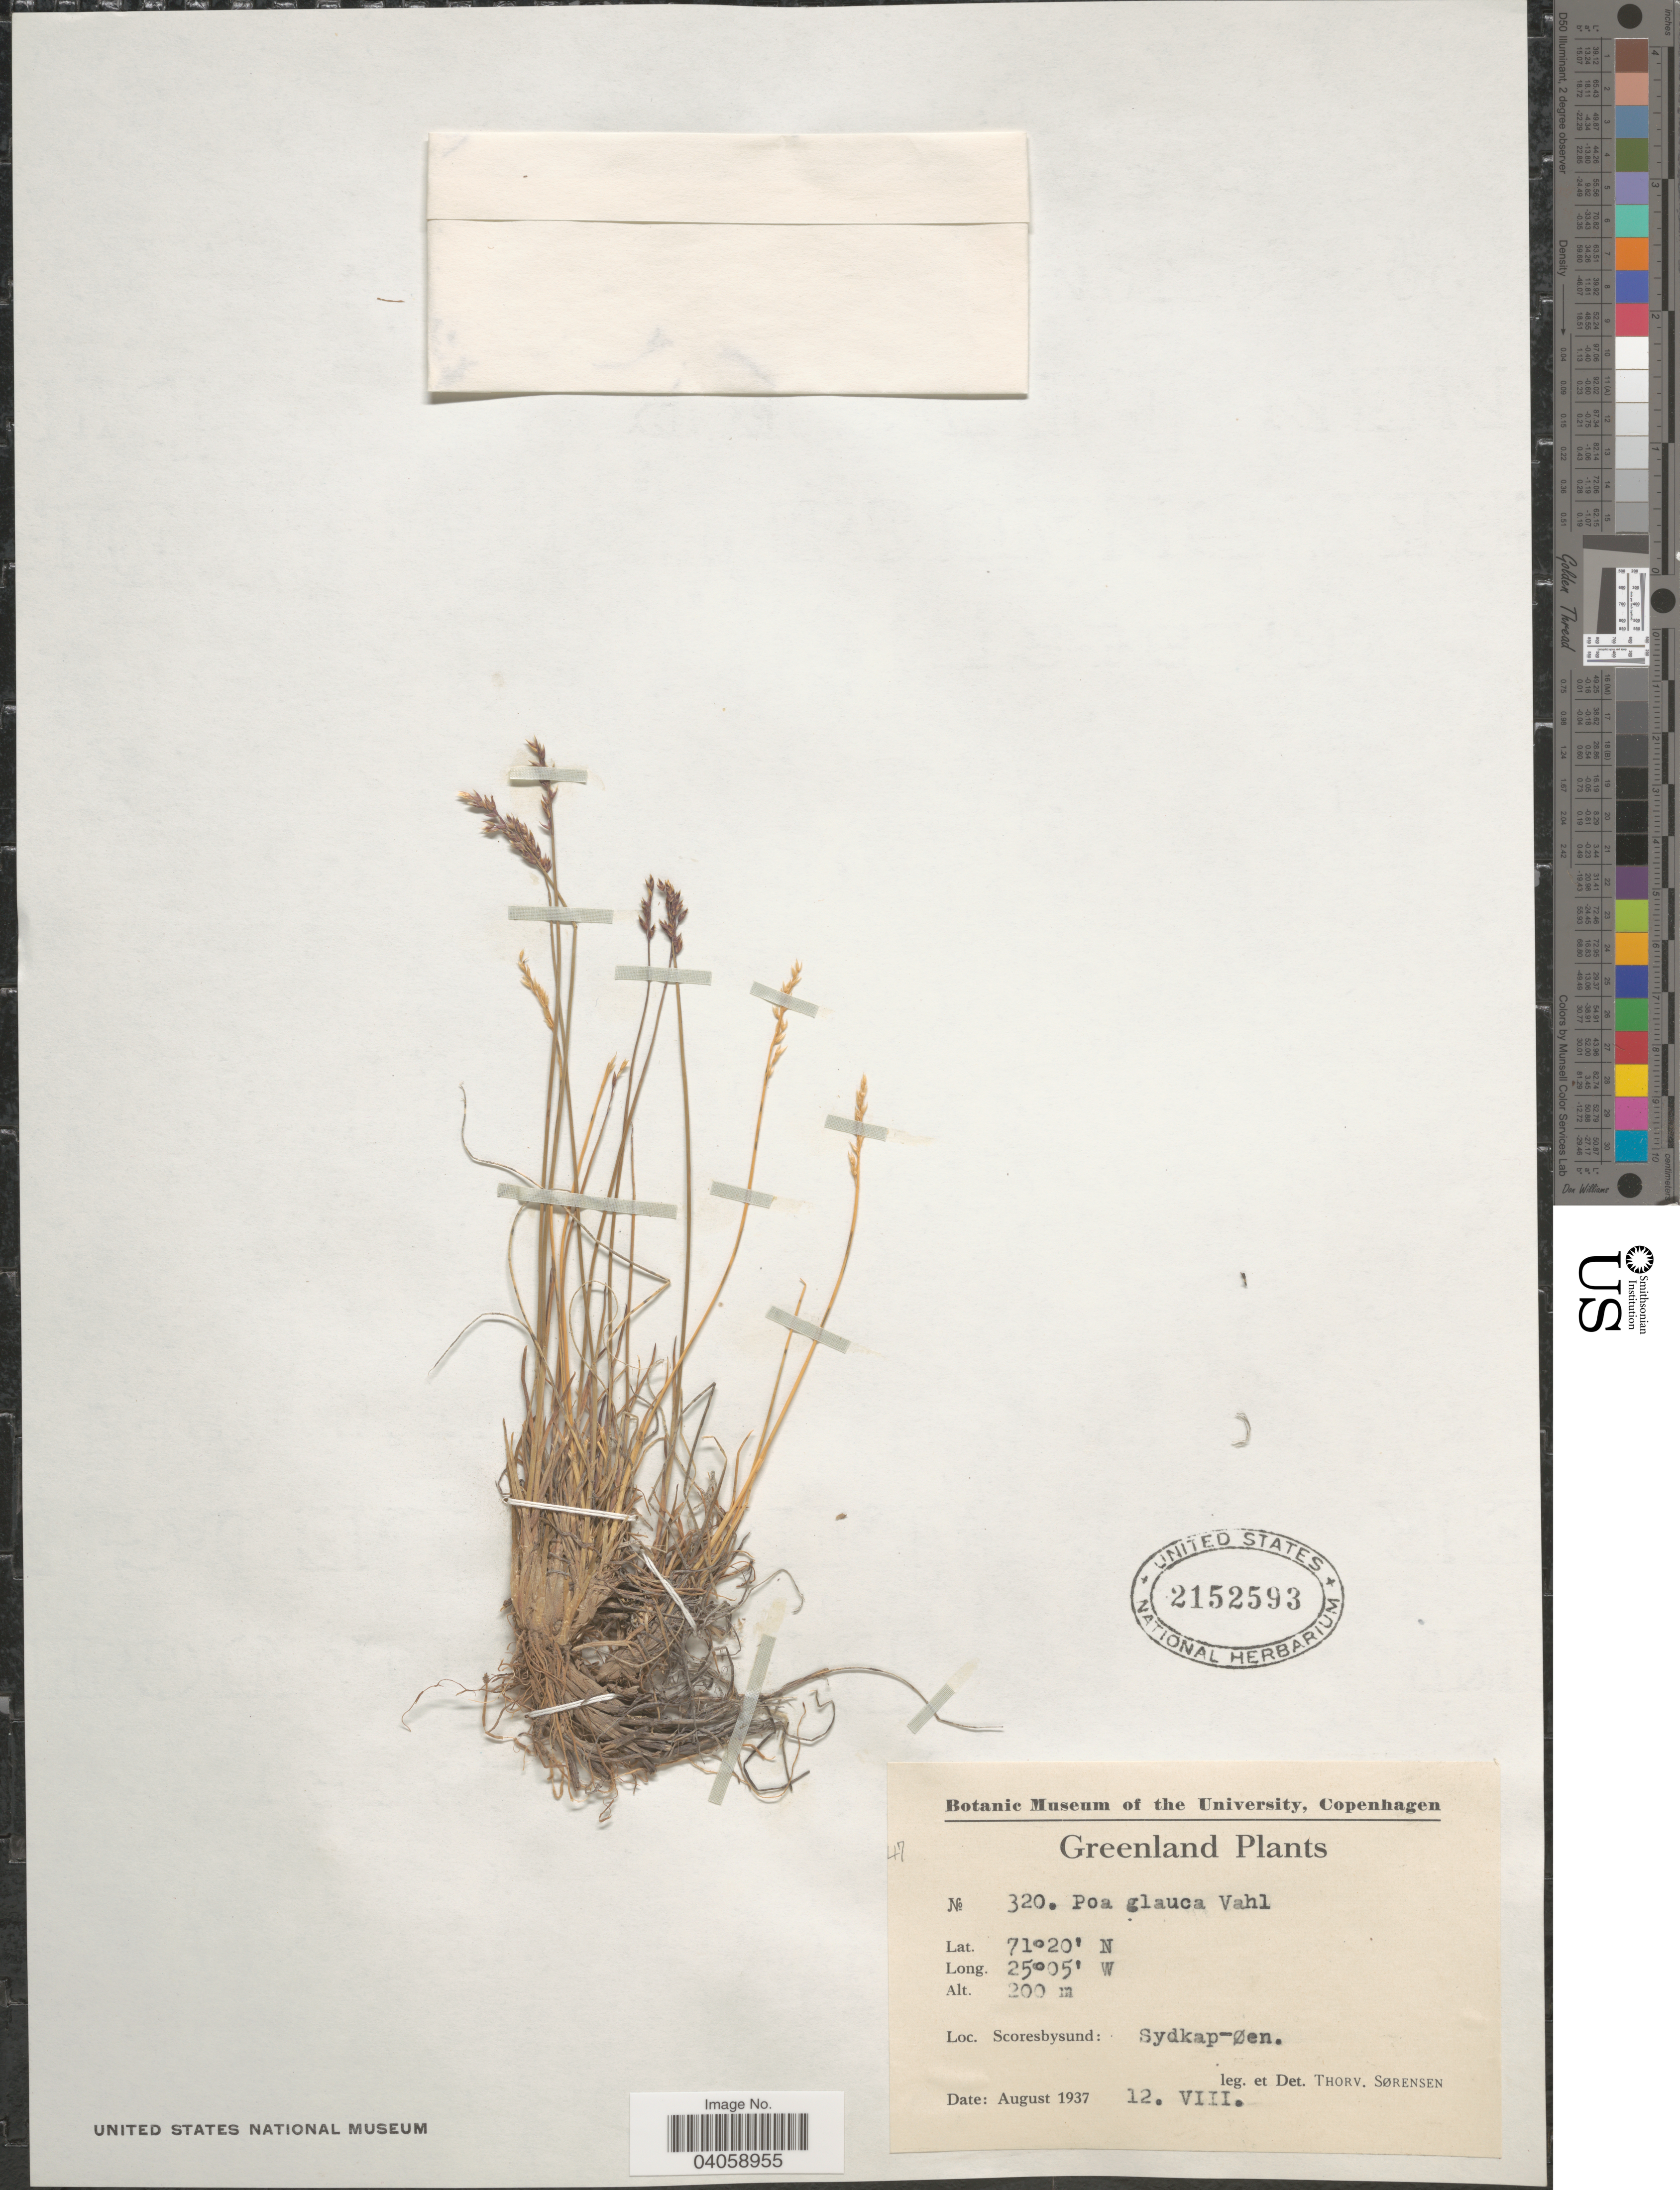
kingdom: Plantae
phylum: Tracheophyta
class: Liliopsida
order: Poales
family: Poaceae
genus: Poa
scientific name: Poa glauca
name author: Vahl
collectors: T. Sorensen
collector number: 320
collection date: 1937-08-12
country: Greenland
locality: Scoresbysund: Sydkap-Øen.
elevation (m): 200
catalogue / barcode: US 2152593